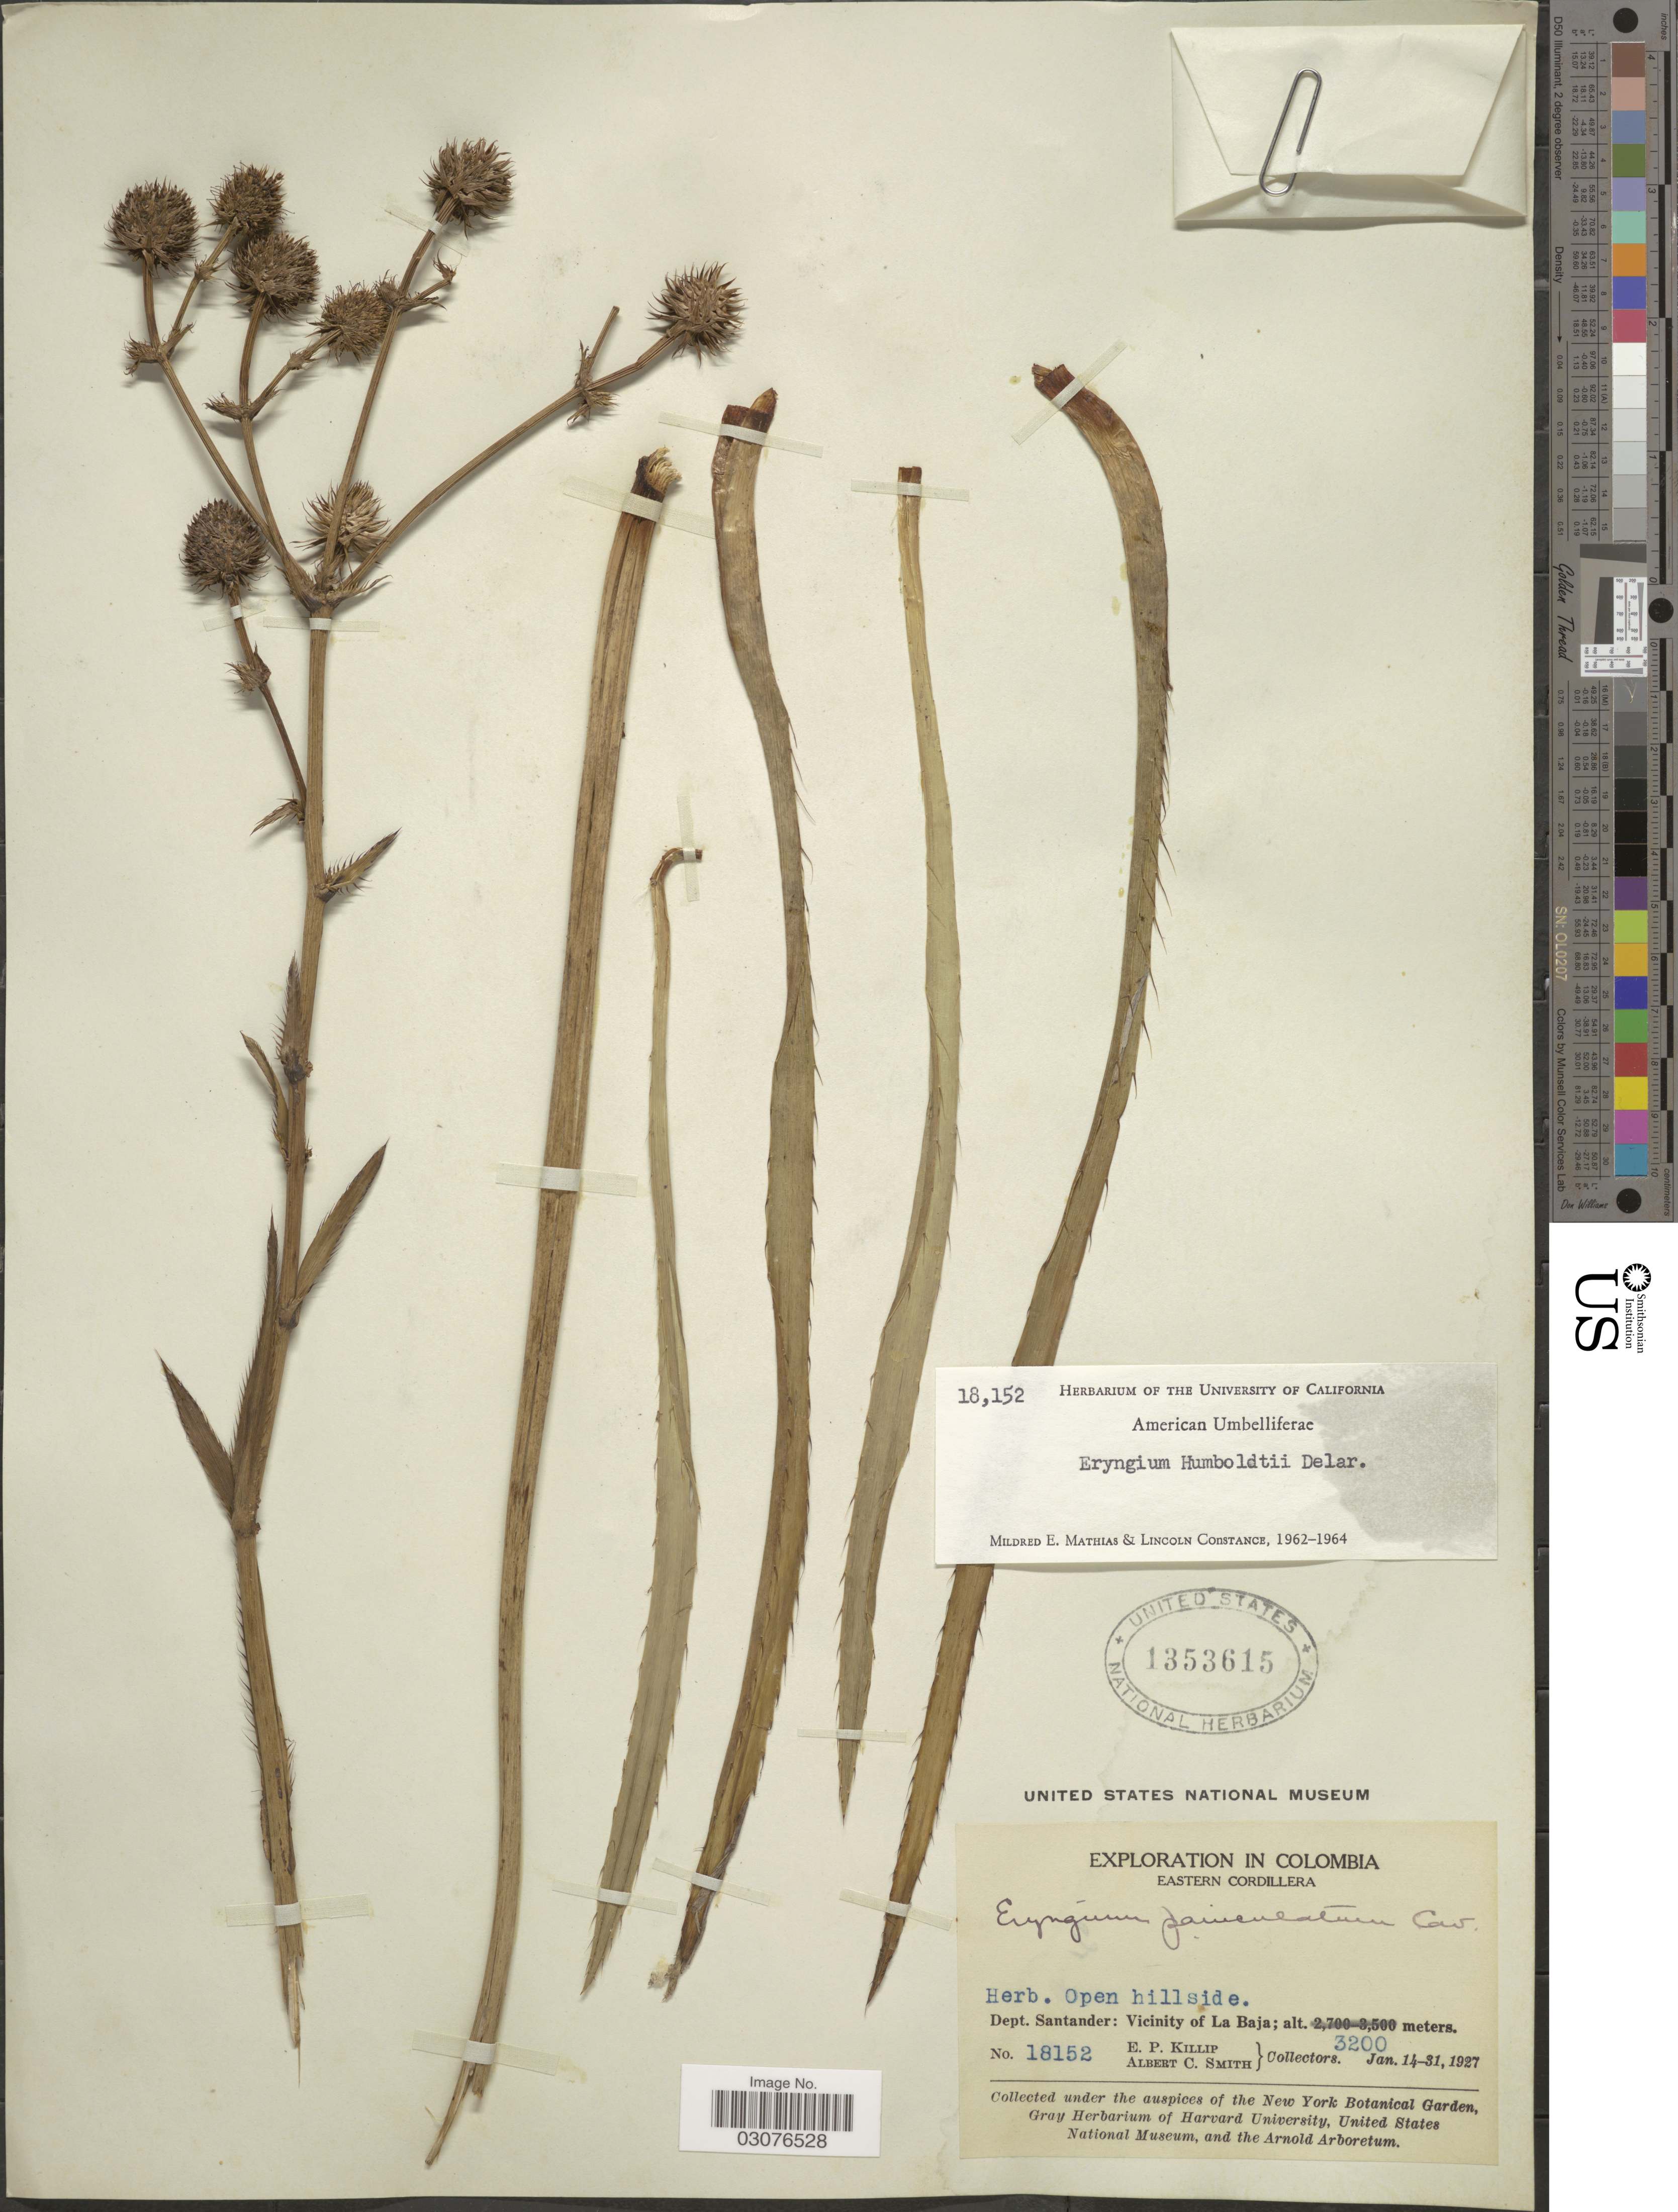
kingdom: Plantae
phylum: Tracheophyta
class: Magnoliopsida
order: Apiales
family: Apiaceae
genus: Eryngium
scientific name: Eryngium humboldtii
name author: F. Delaroche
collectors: E. P. Killip & A. C. Smith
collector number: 18152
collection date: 1927-01-14/1927-01-31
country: Colombia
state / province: Santander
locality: Eastern Cordillera. Dept. Santander: Vicinity of La Baja.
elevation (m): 3200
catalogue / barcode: US 1353615